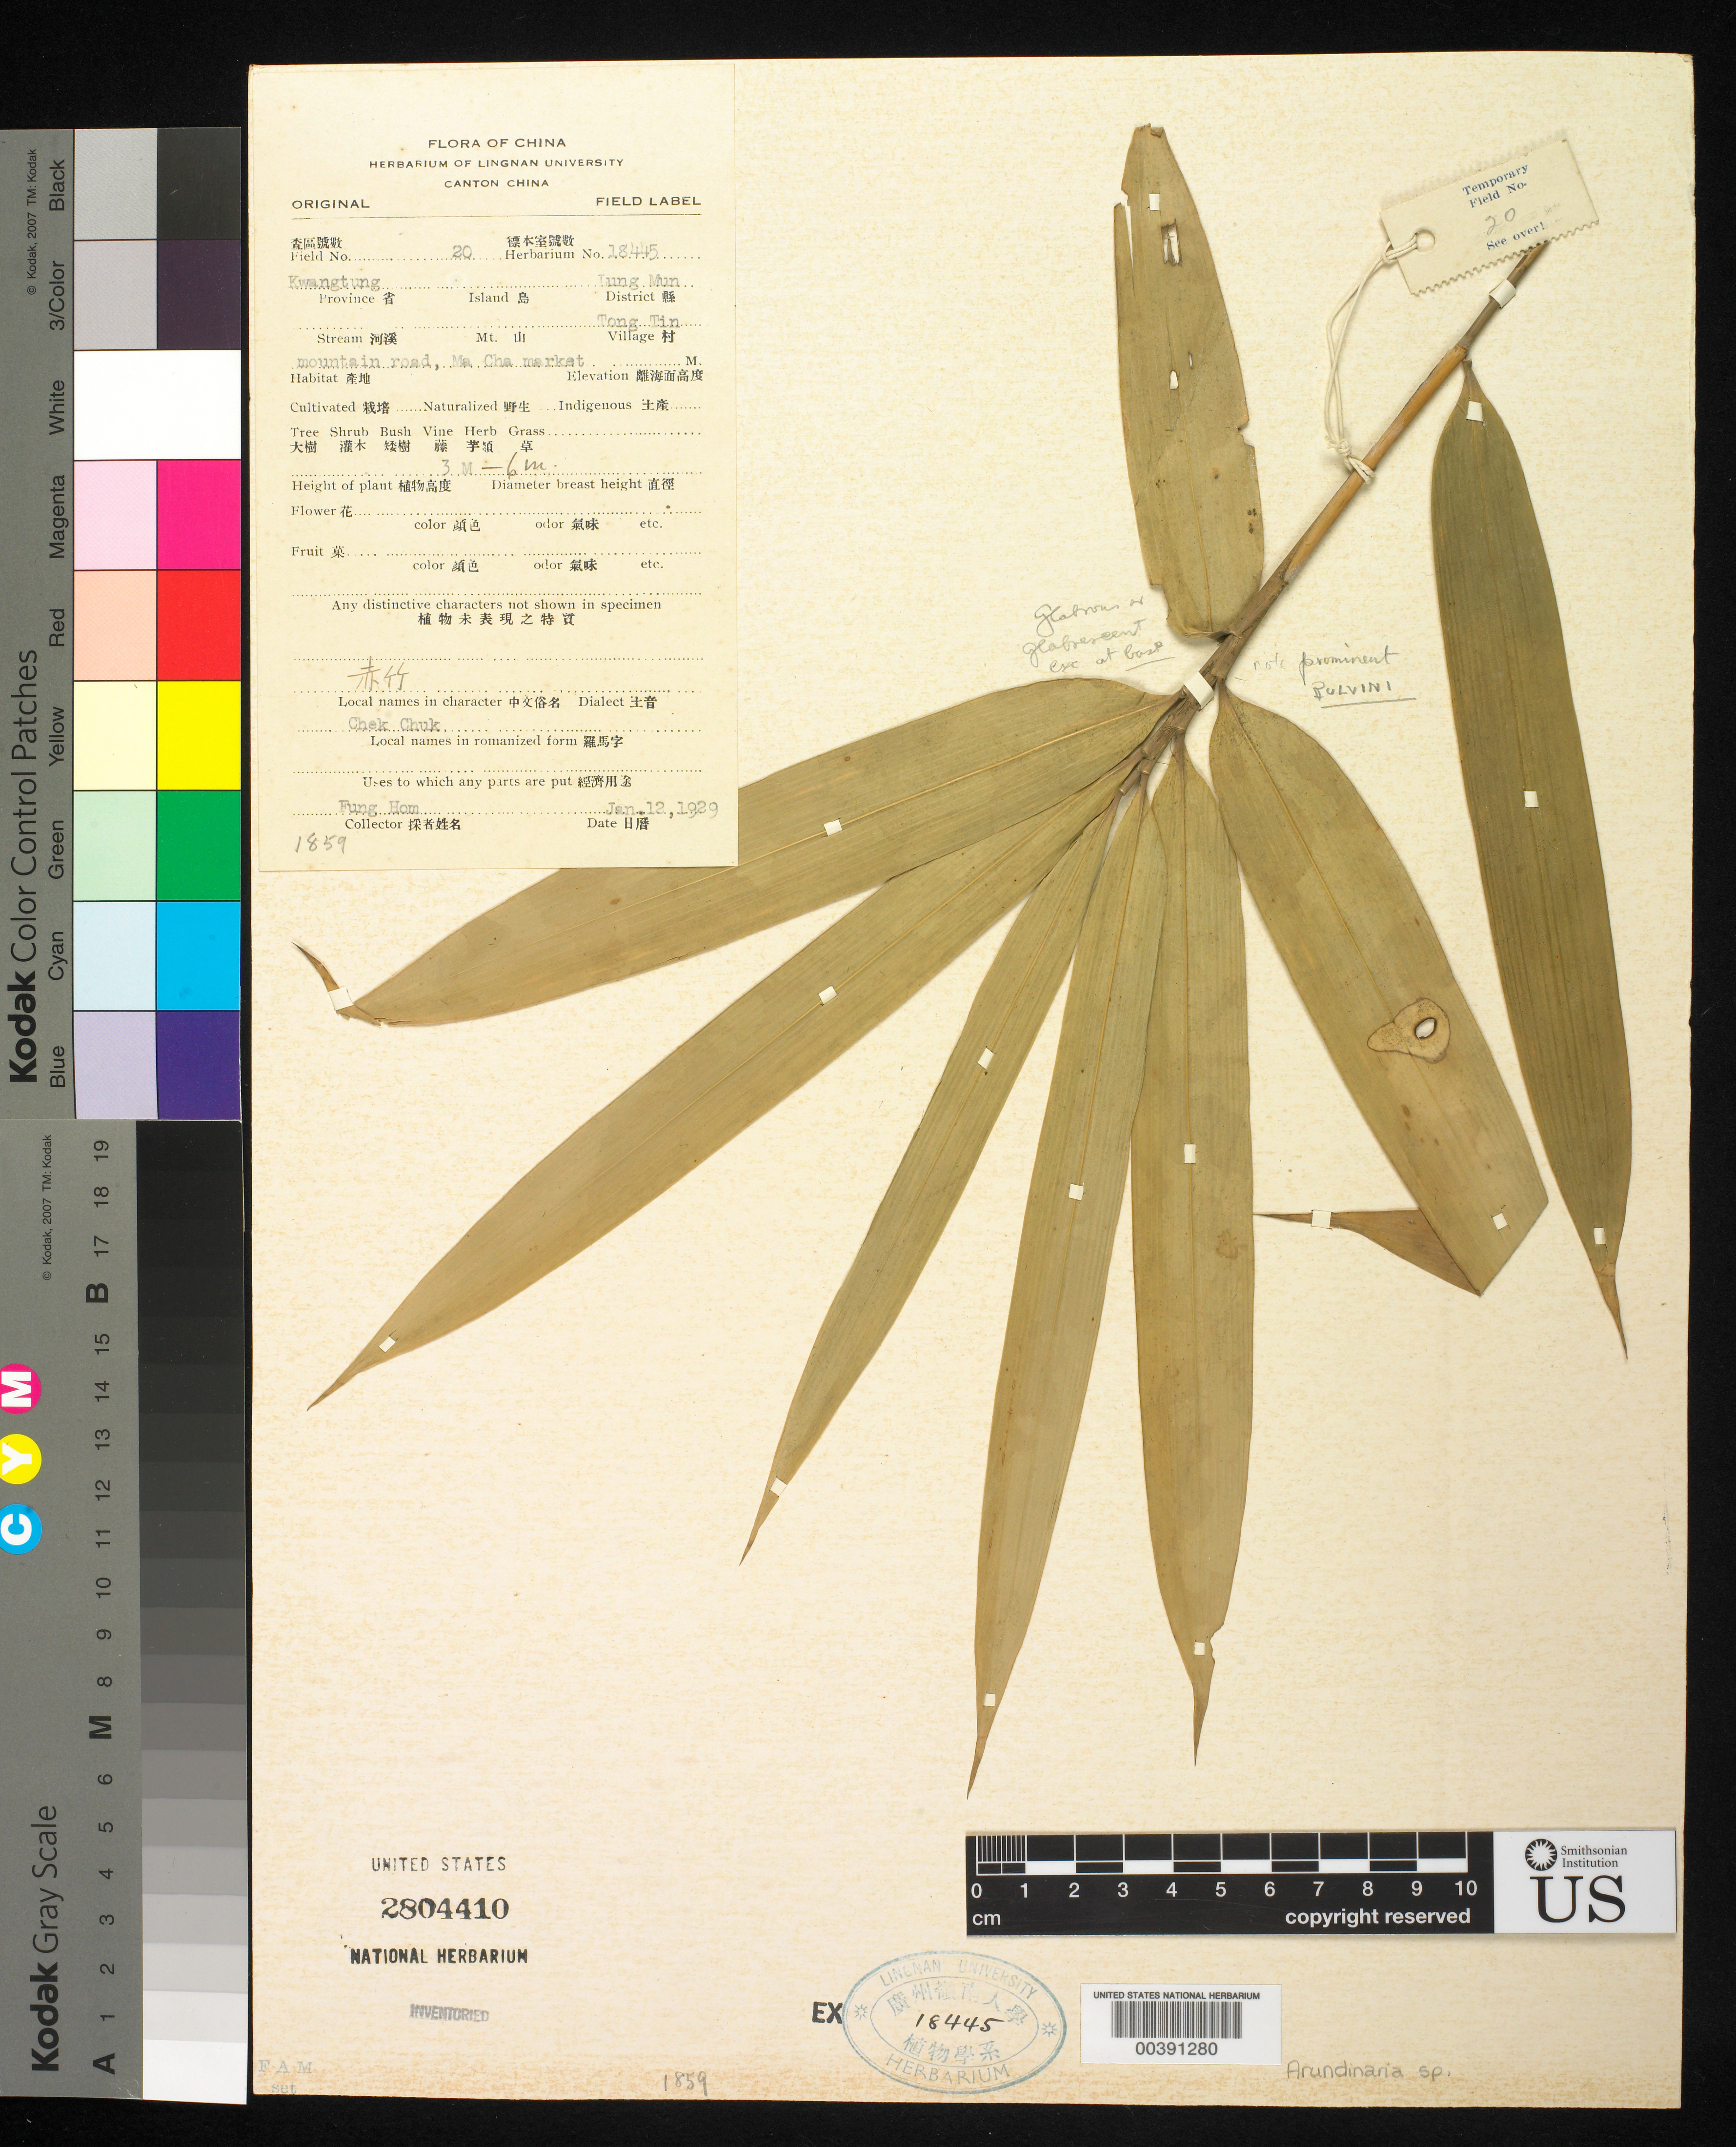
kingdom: Plantae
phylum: Tracheophyta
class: Liliopsida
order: Poales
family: Poaceae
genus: Arundinaria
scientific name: Arundinaria sp.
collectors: H. L. Fung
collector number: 20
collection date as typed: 12 Jan 1929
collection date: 1929-01-12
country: China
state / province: Guangdong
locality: Lung mun, tong tin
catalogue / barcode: US 2804410